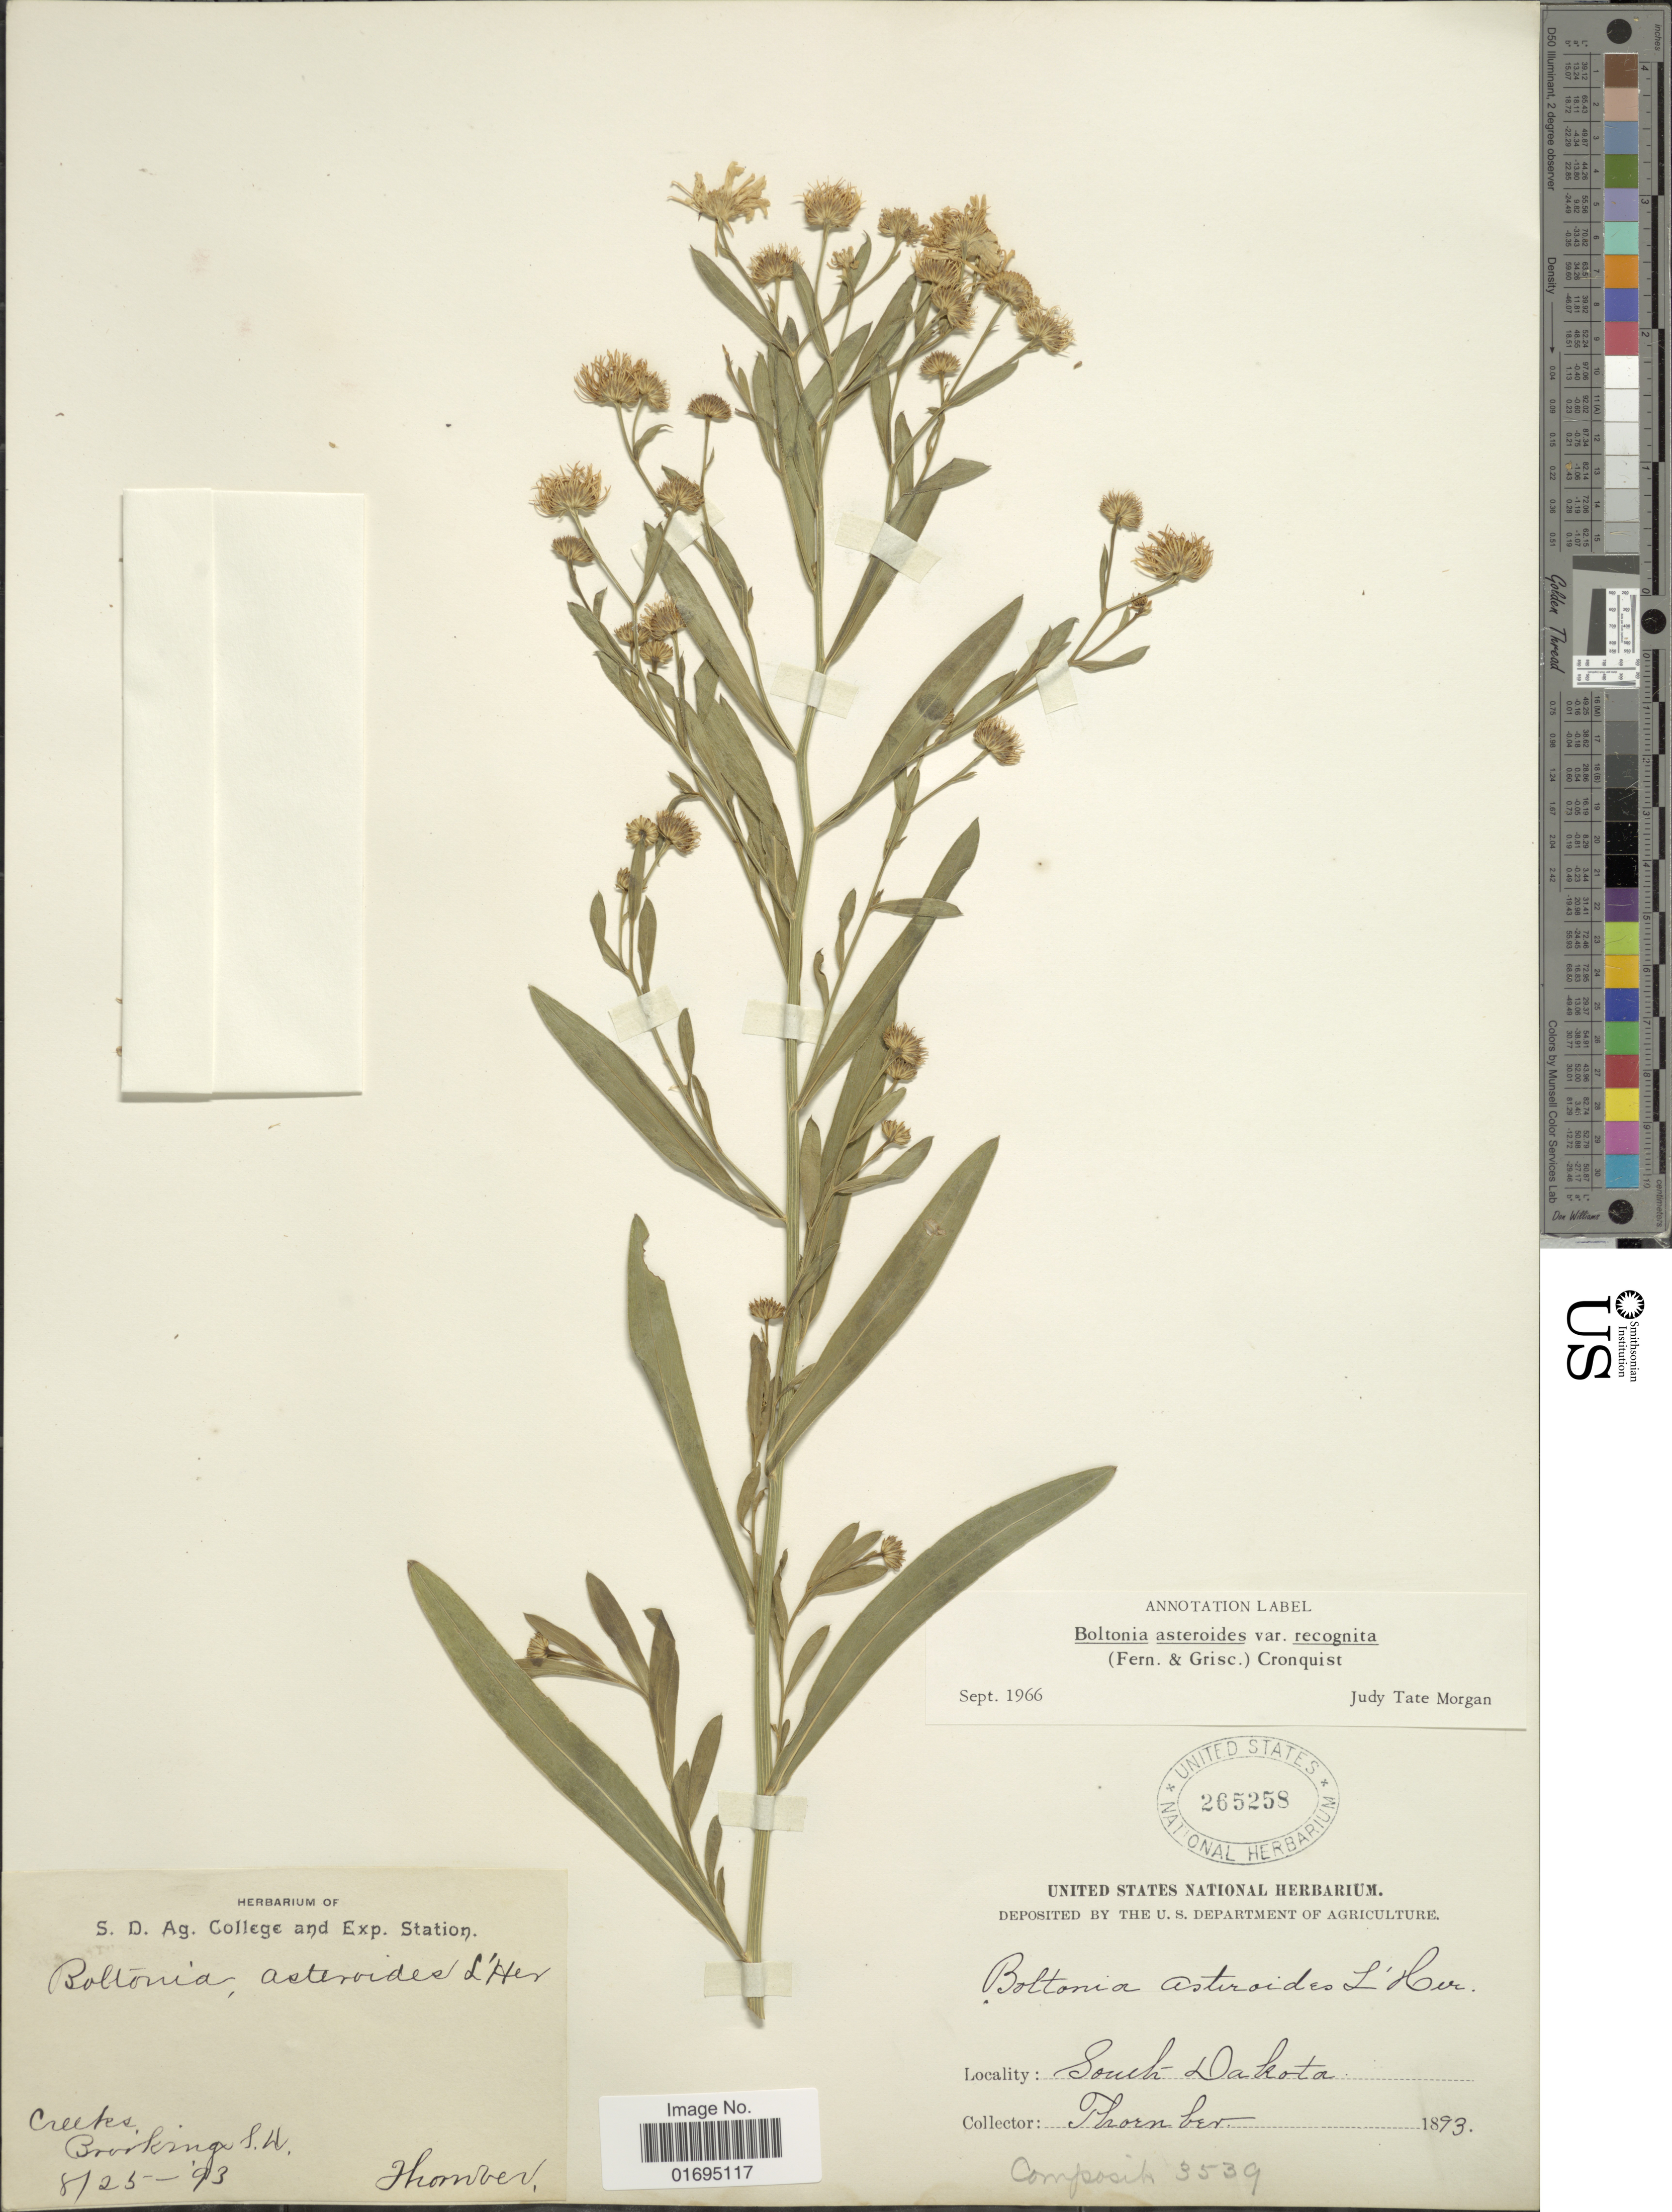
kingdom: Plantae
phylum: Tracheophyta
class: Magnoliopsida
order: Asterales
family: Asteraceae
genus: Boltonia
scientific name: Boltonia asteroides var. recognita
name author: (Fernald & Griscom) Cronq.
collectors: -. Thornber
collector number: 3539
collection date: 1893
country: United States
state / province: South Dakota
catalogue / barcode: US 265258